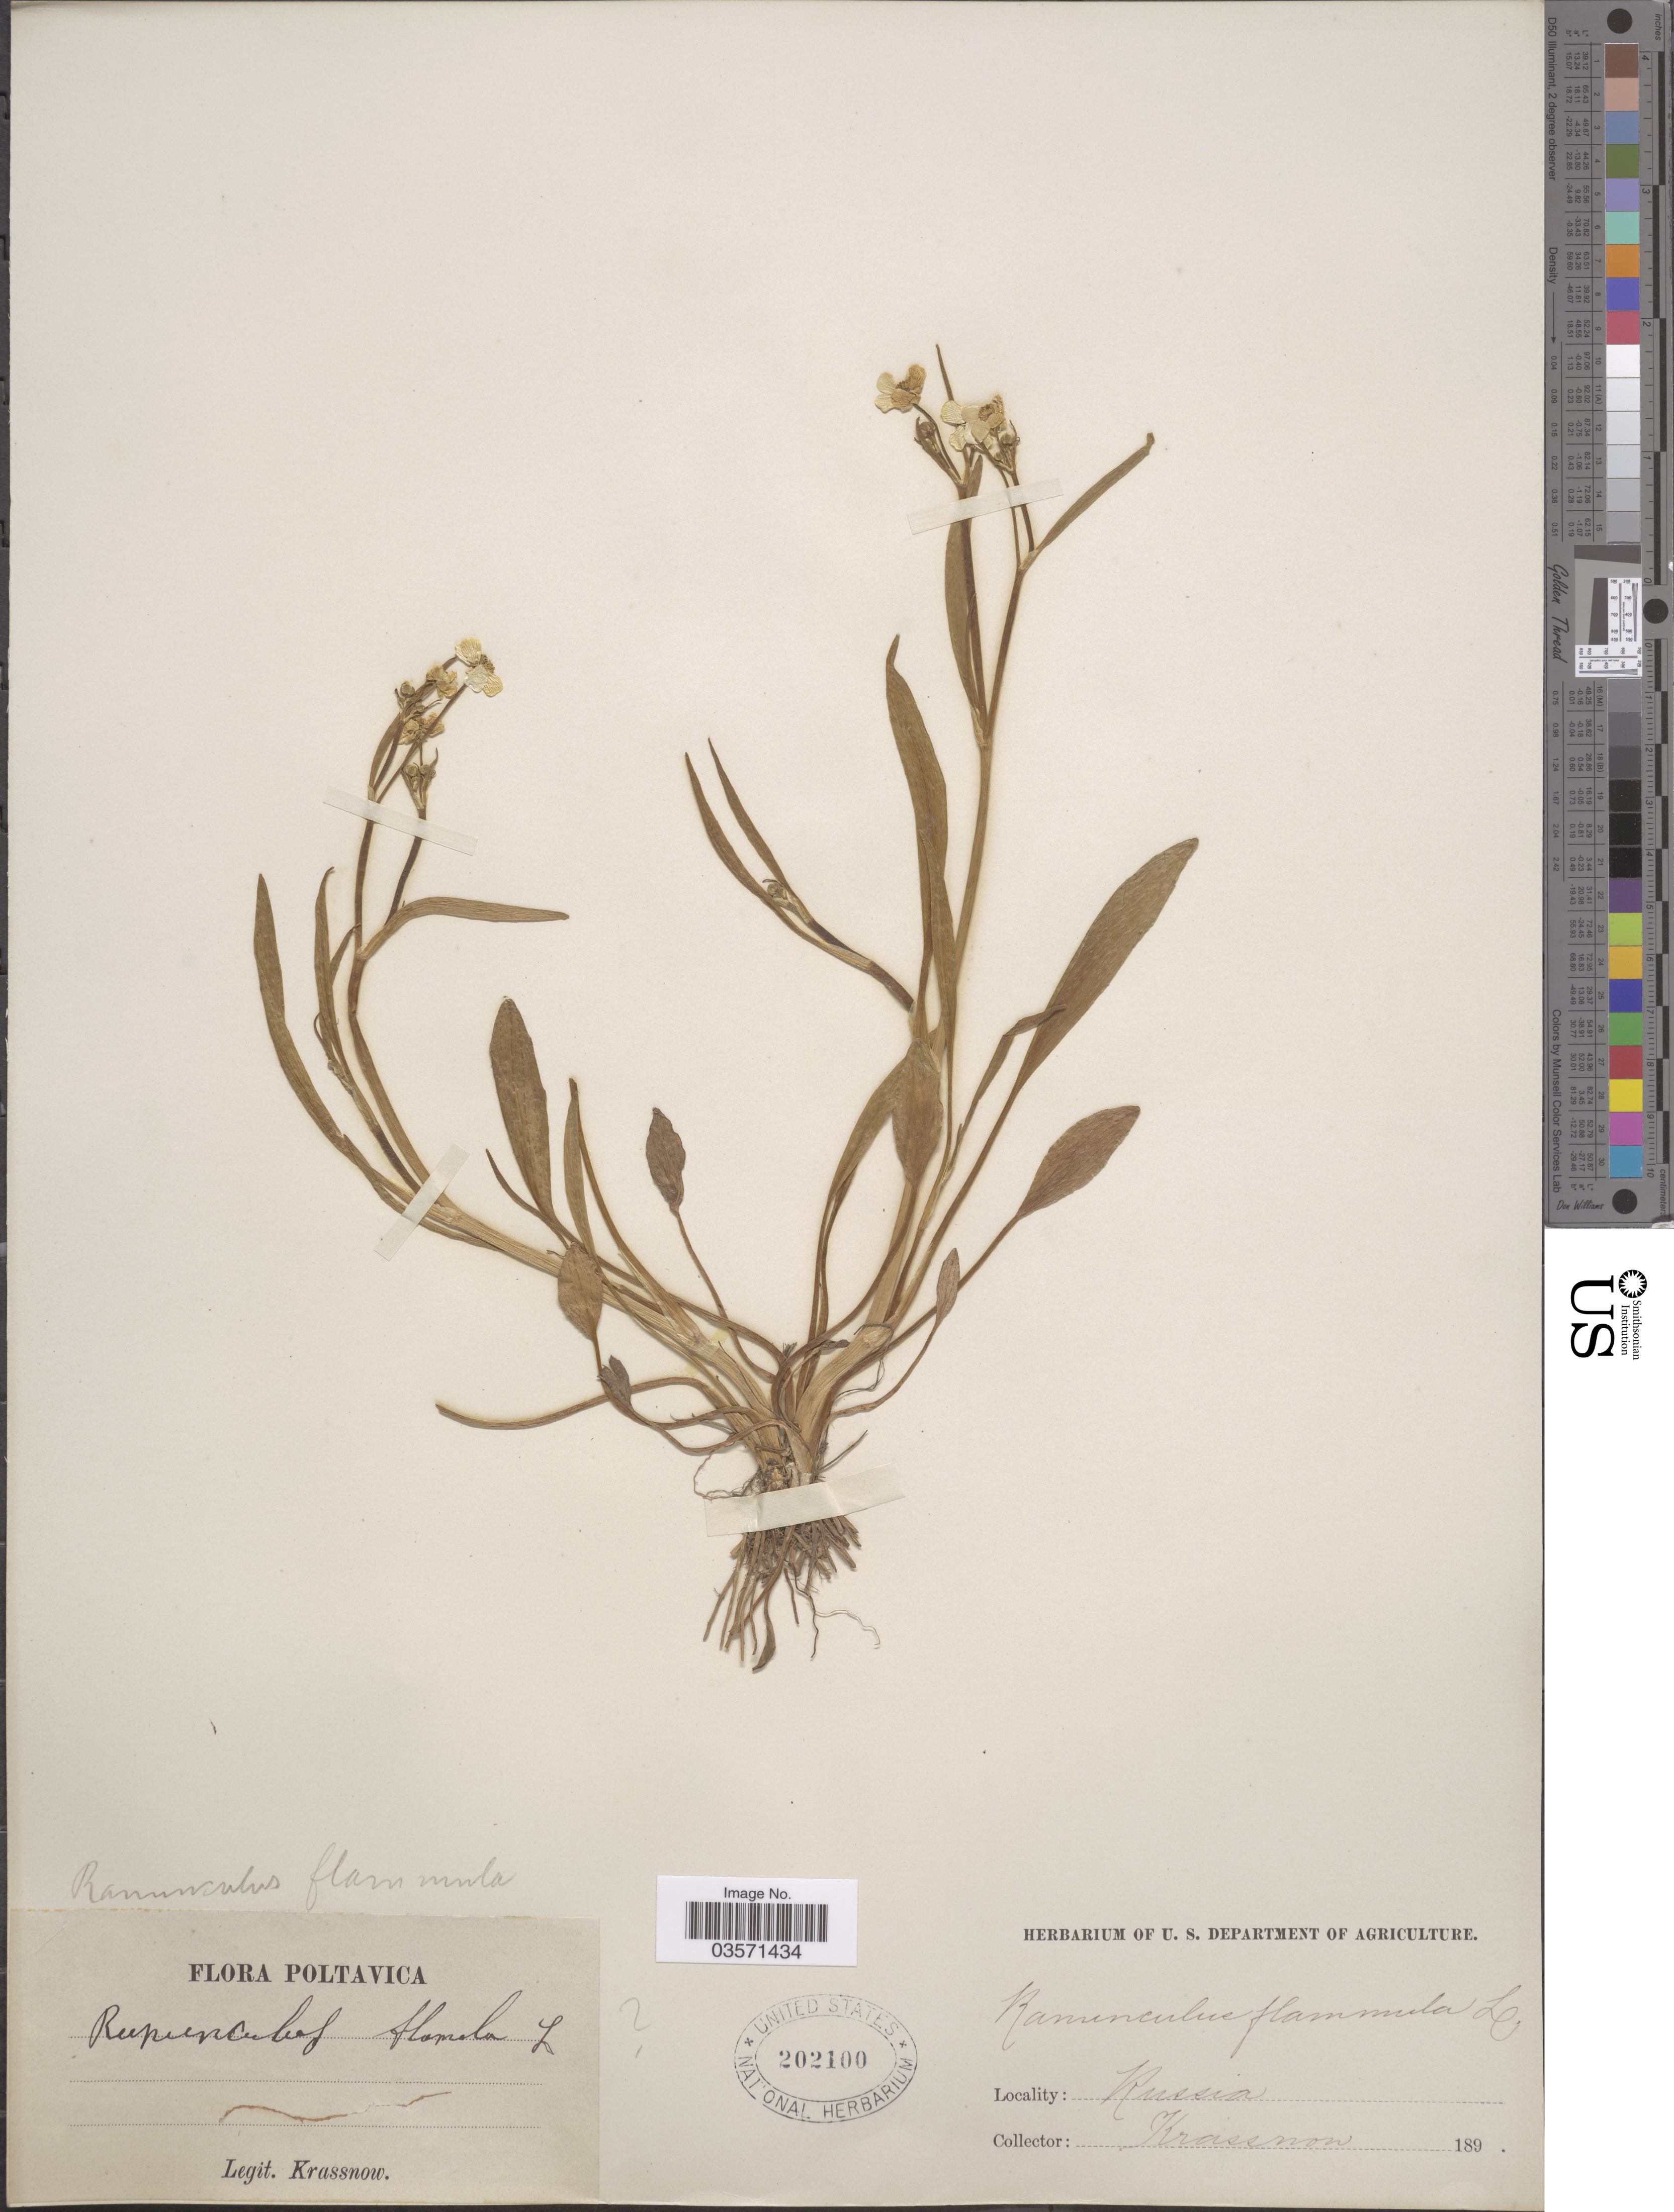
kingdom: Plantae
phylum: Tracheophyta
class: Magnoliopsida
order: Ranunculales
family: Ranunculaceae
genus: Ranunculus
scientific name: Ranunculus flammula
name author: L.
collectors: -. Krassnow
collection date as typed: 189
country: Ukraine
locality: Poltavica.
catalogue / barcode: US 202100